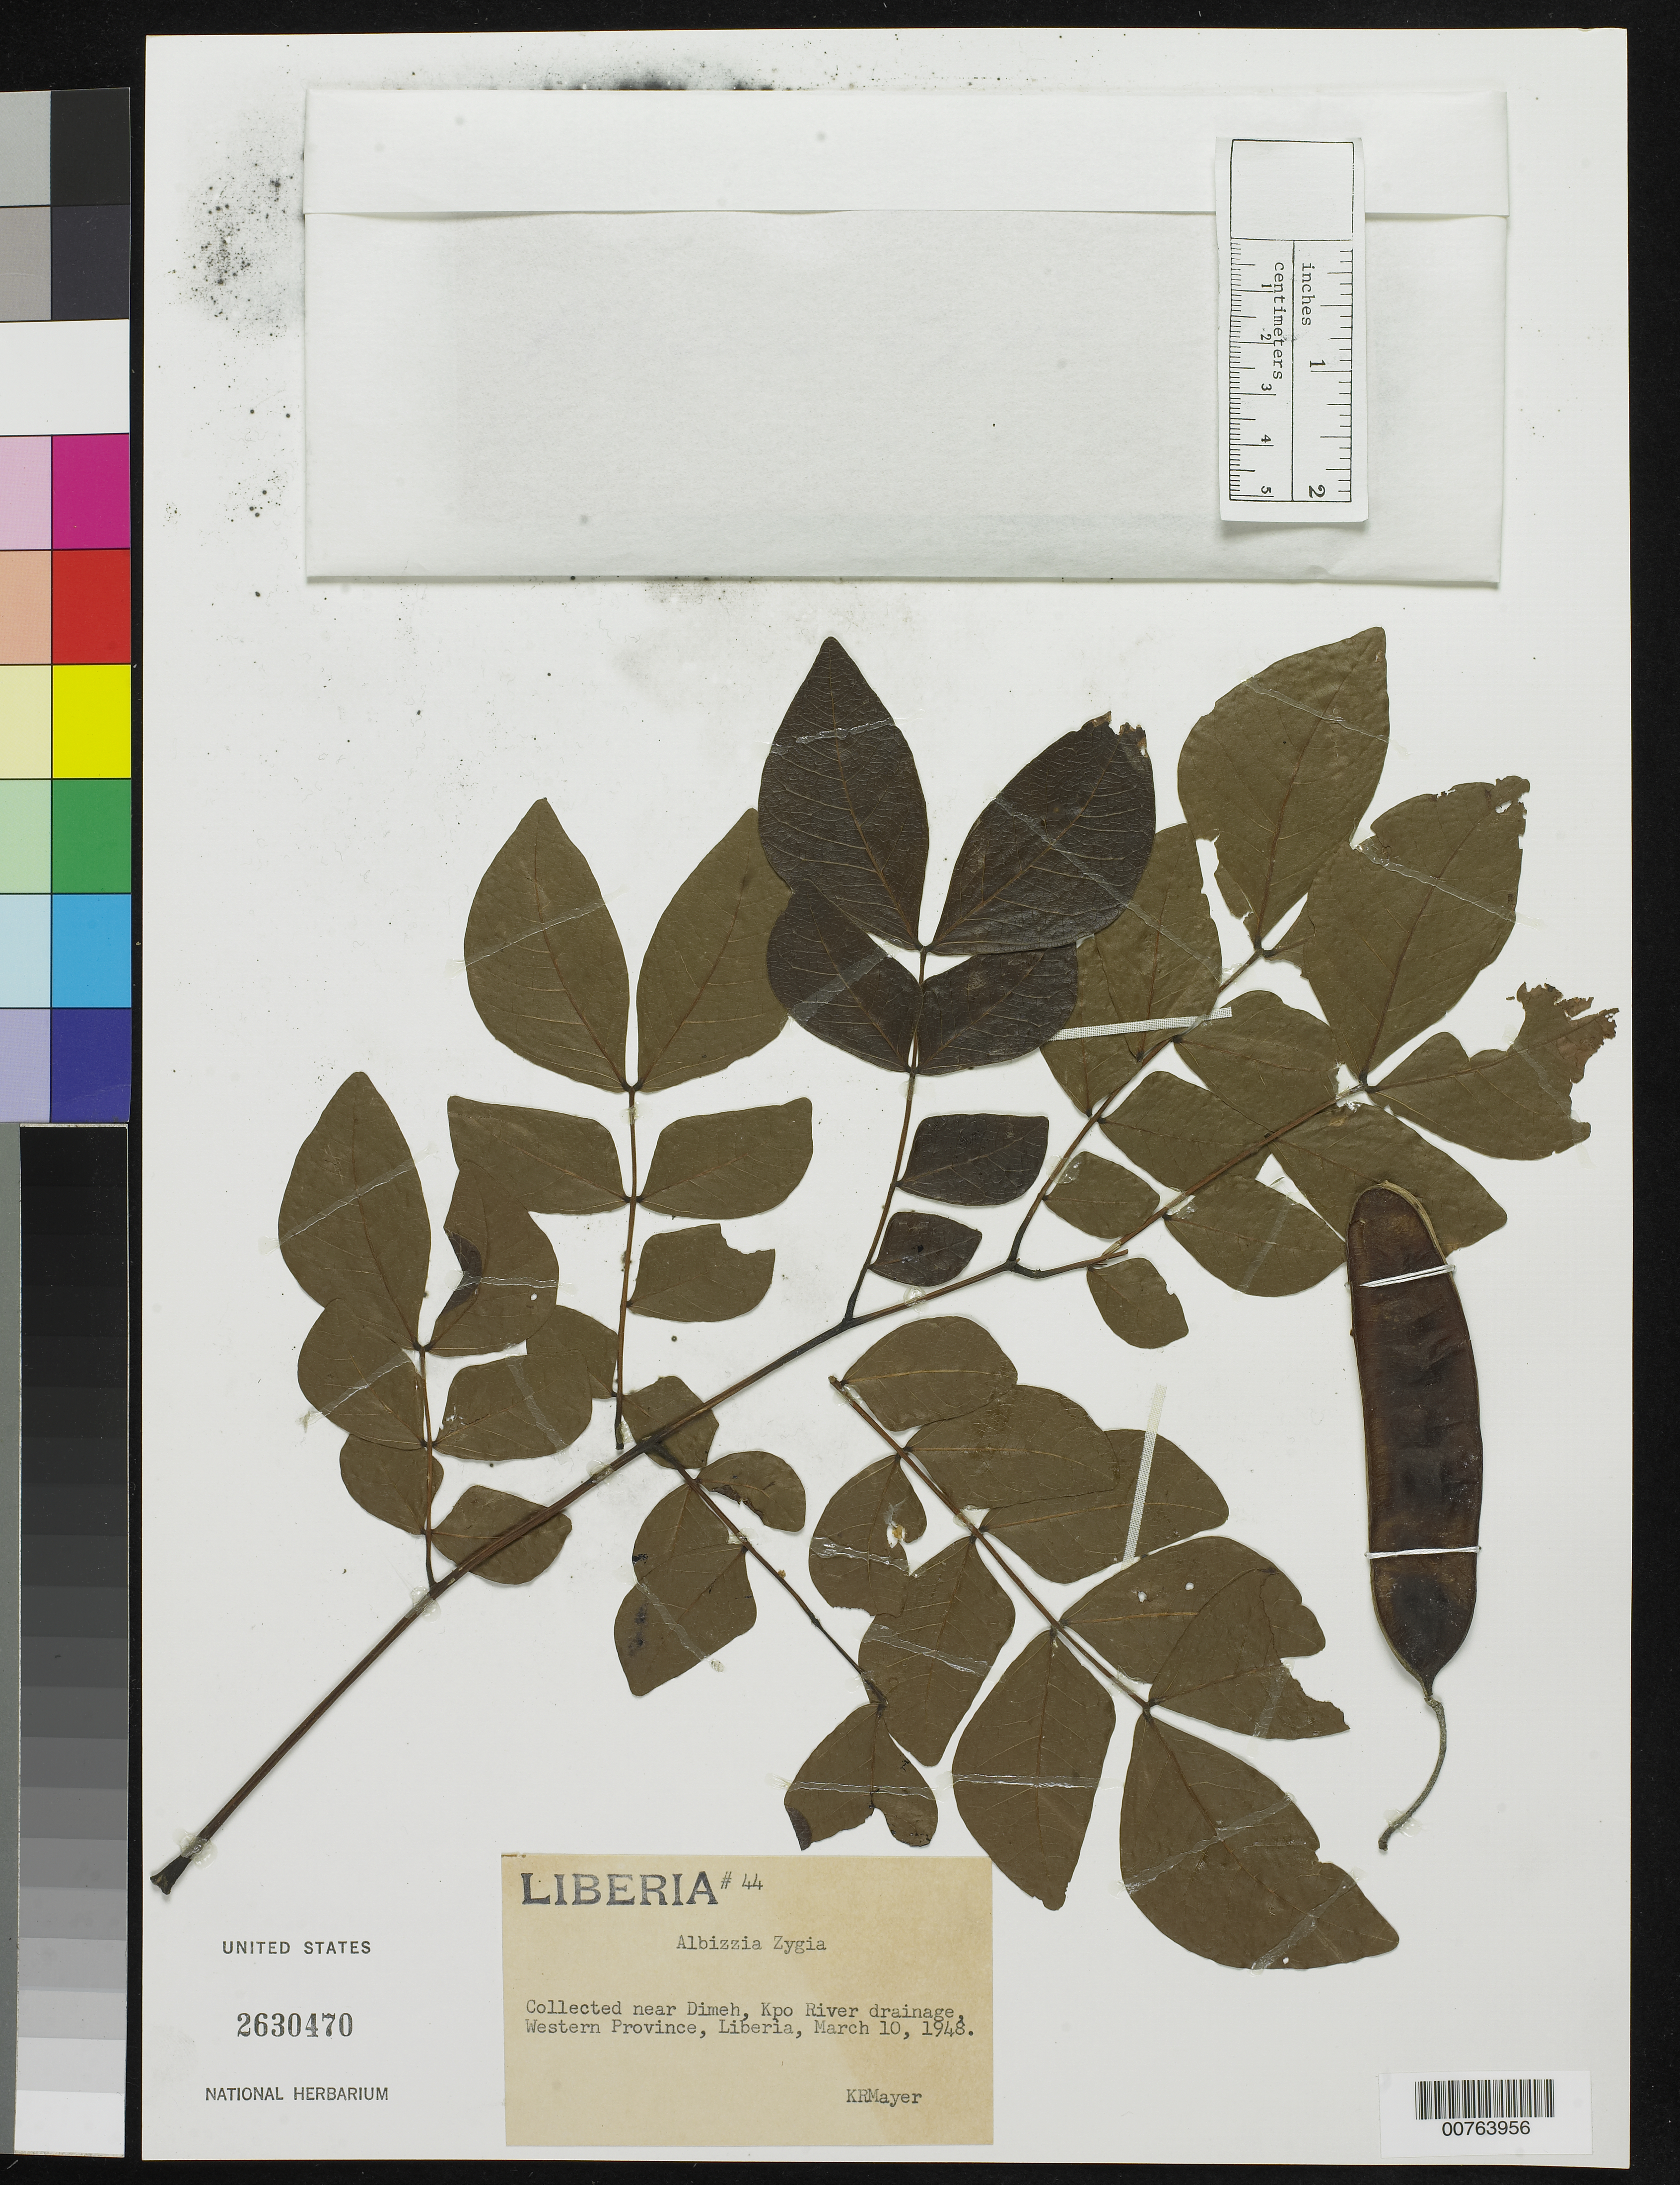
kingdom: Plantae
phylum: Tracheophyta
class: Magnoliopsida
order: Fabales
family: Fabaceae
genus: Albizia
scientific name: Albizia zygia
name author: (DC.) J.F. Macbr.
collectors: K. R. Mayer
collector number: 44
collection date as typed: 10 Mar 1948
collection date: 1948-03-10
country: Liberia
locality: Western Province: Kpo River drainage, near Dimeh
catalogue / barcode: US 2630470